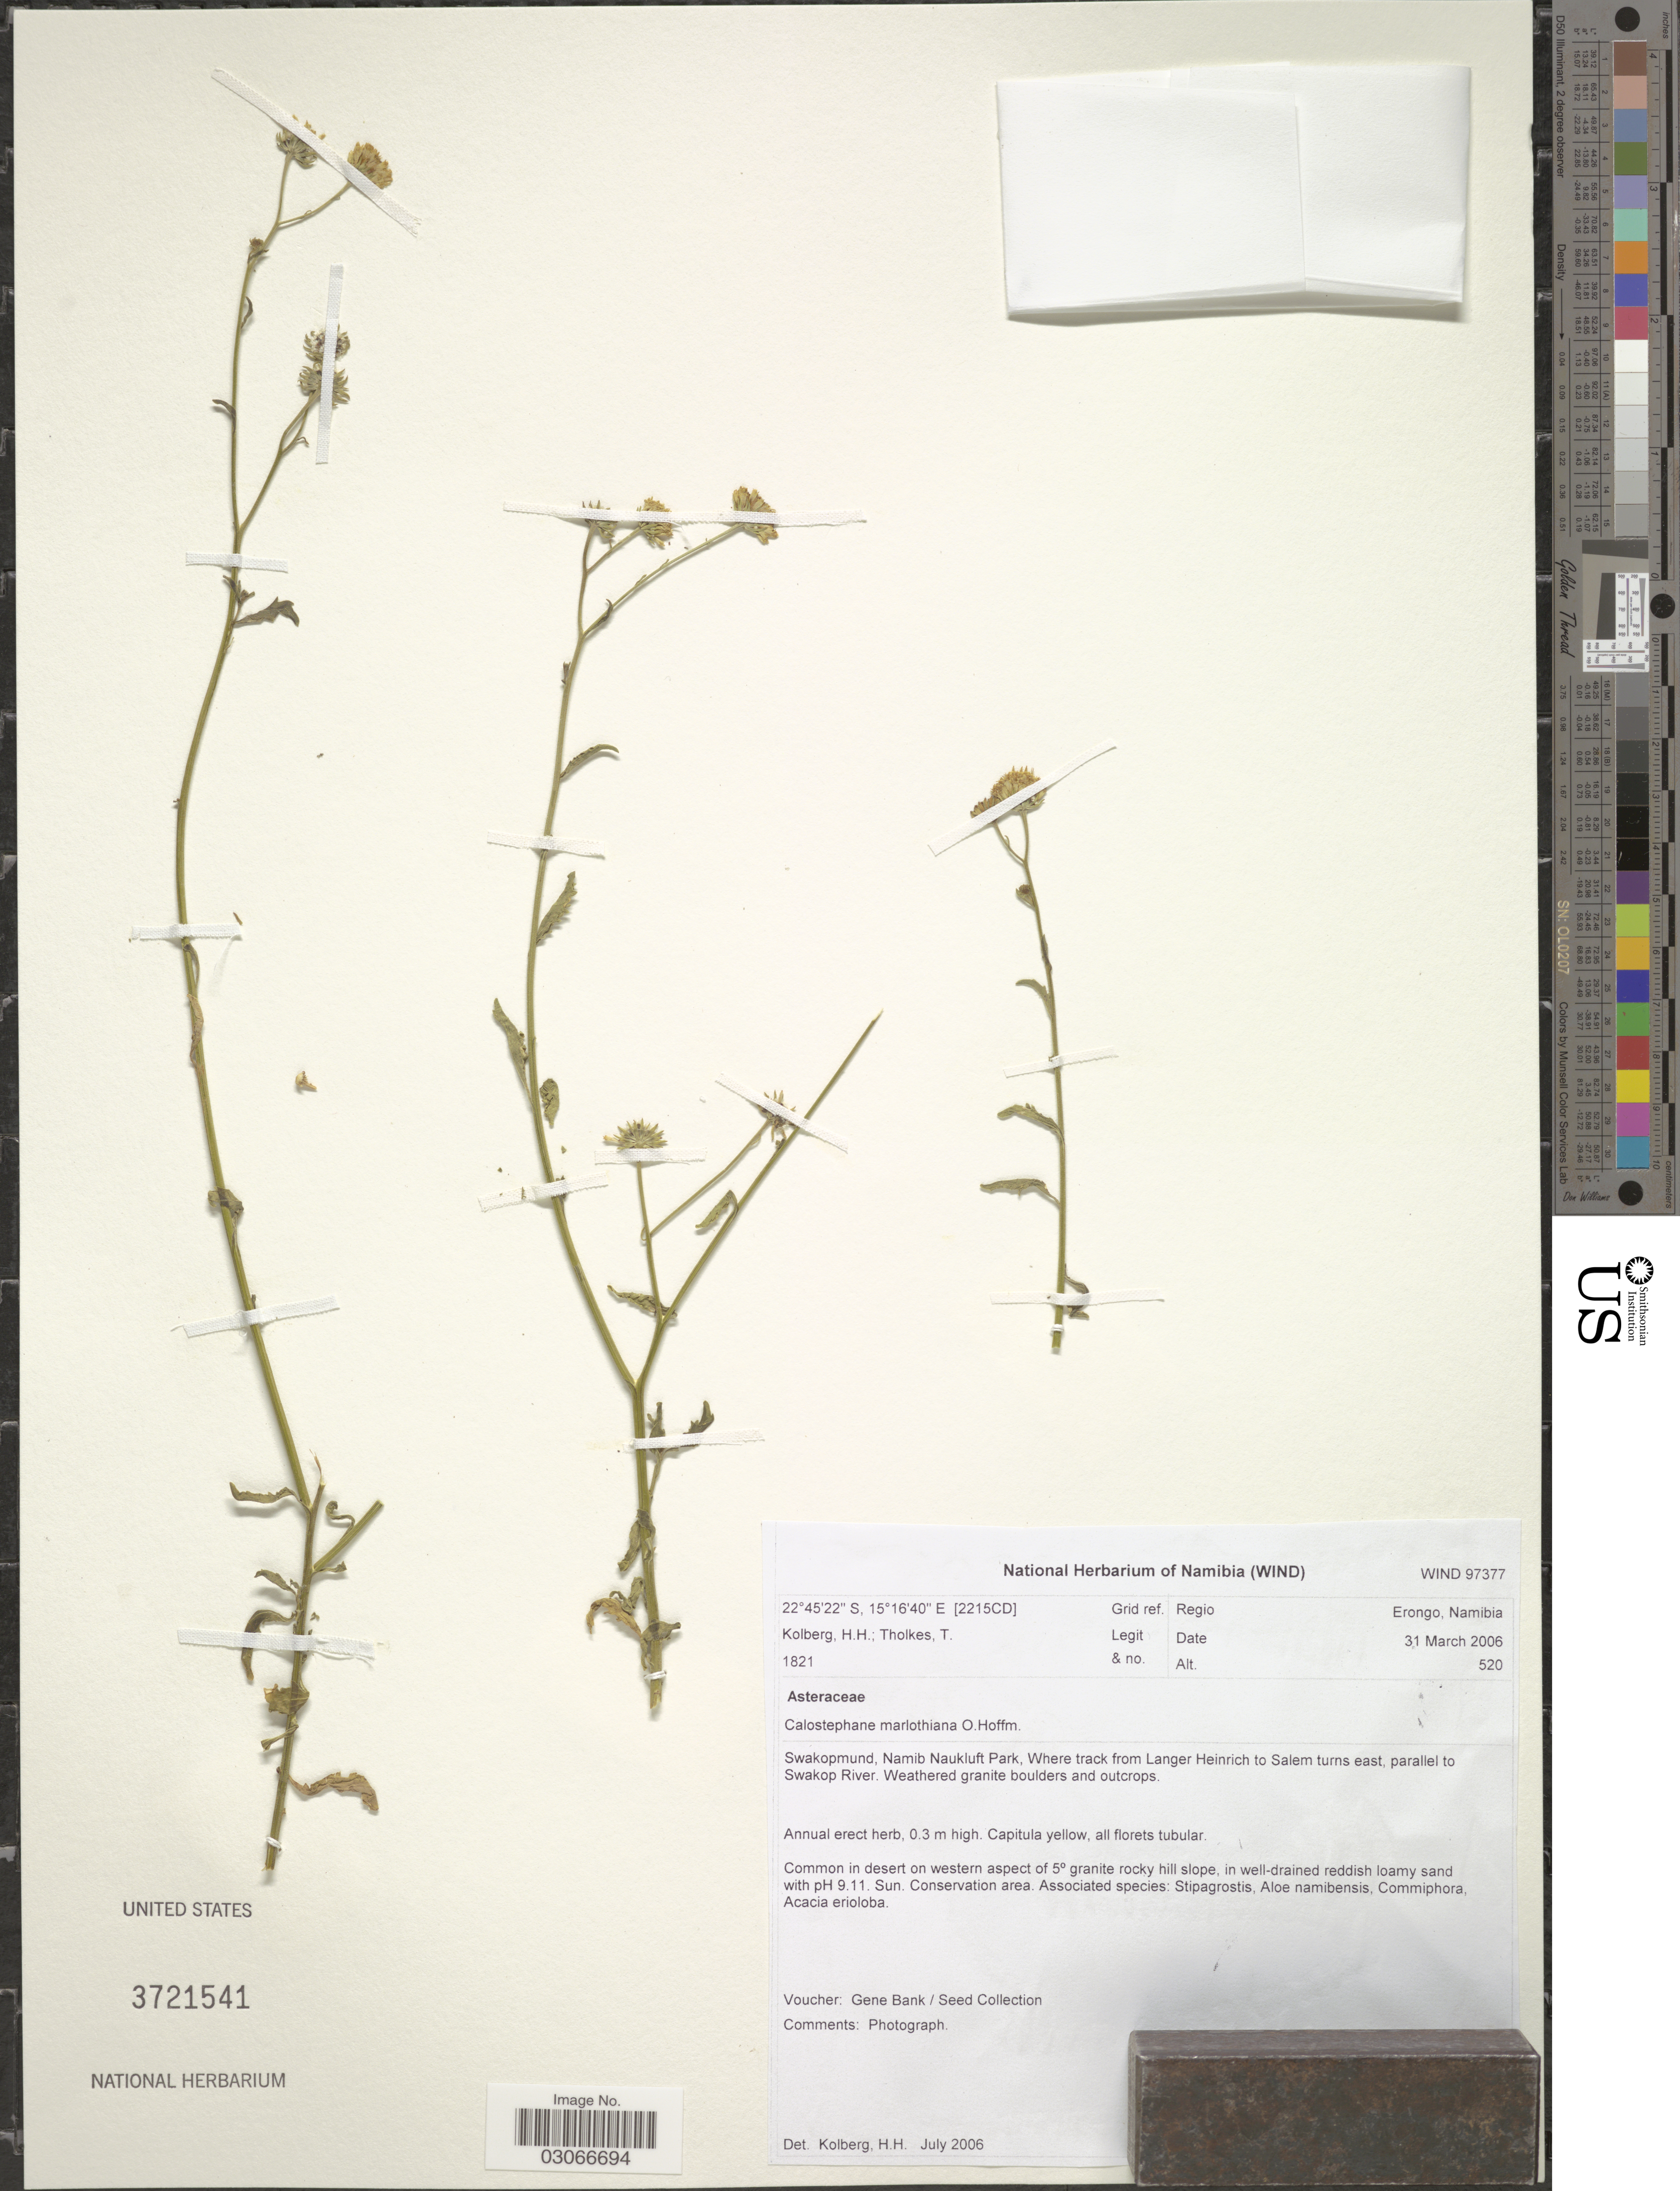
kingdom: Plantae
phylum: Tracheophyta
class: Magnoliopsida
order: Asterales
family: Asteraceae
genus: Calostephane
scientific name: Calostephane marlothiana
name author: O. Hoffm.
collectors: H. H. Kolberg & T. Tholkes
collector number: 1821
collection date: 2006-03-31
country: Namibia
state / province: Erongo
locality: [2215CD] Grid ref. Regio Erongo, Namibia. Swakopmund, Namib Naukluft Park, Where track from Langer Heinrich to Salem turns east, parallel to Swakop River.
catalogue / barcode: US 3721541